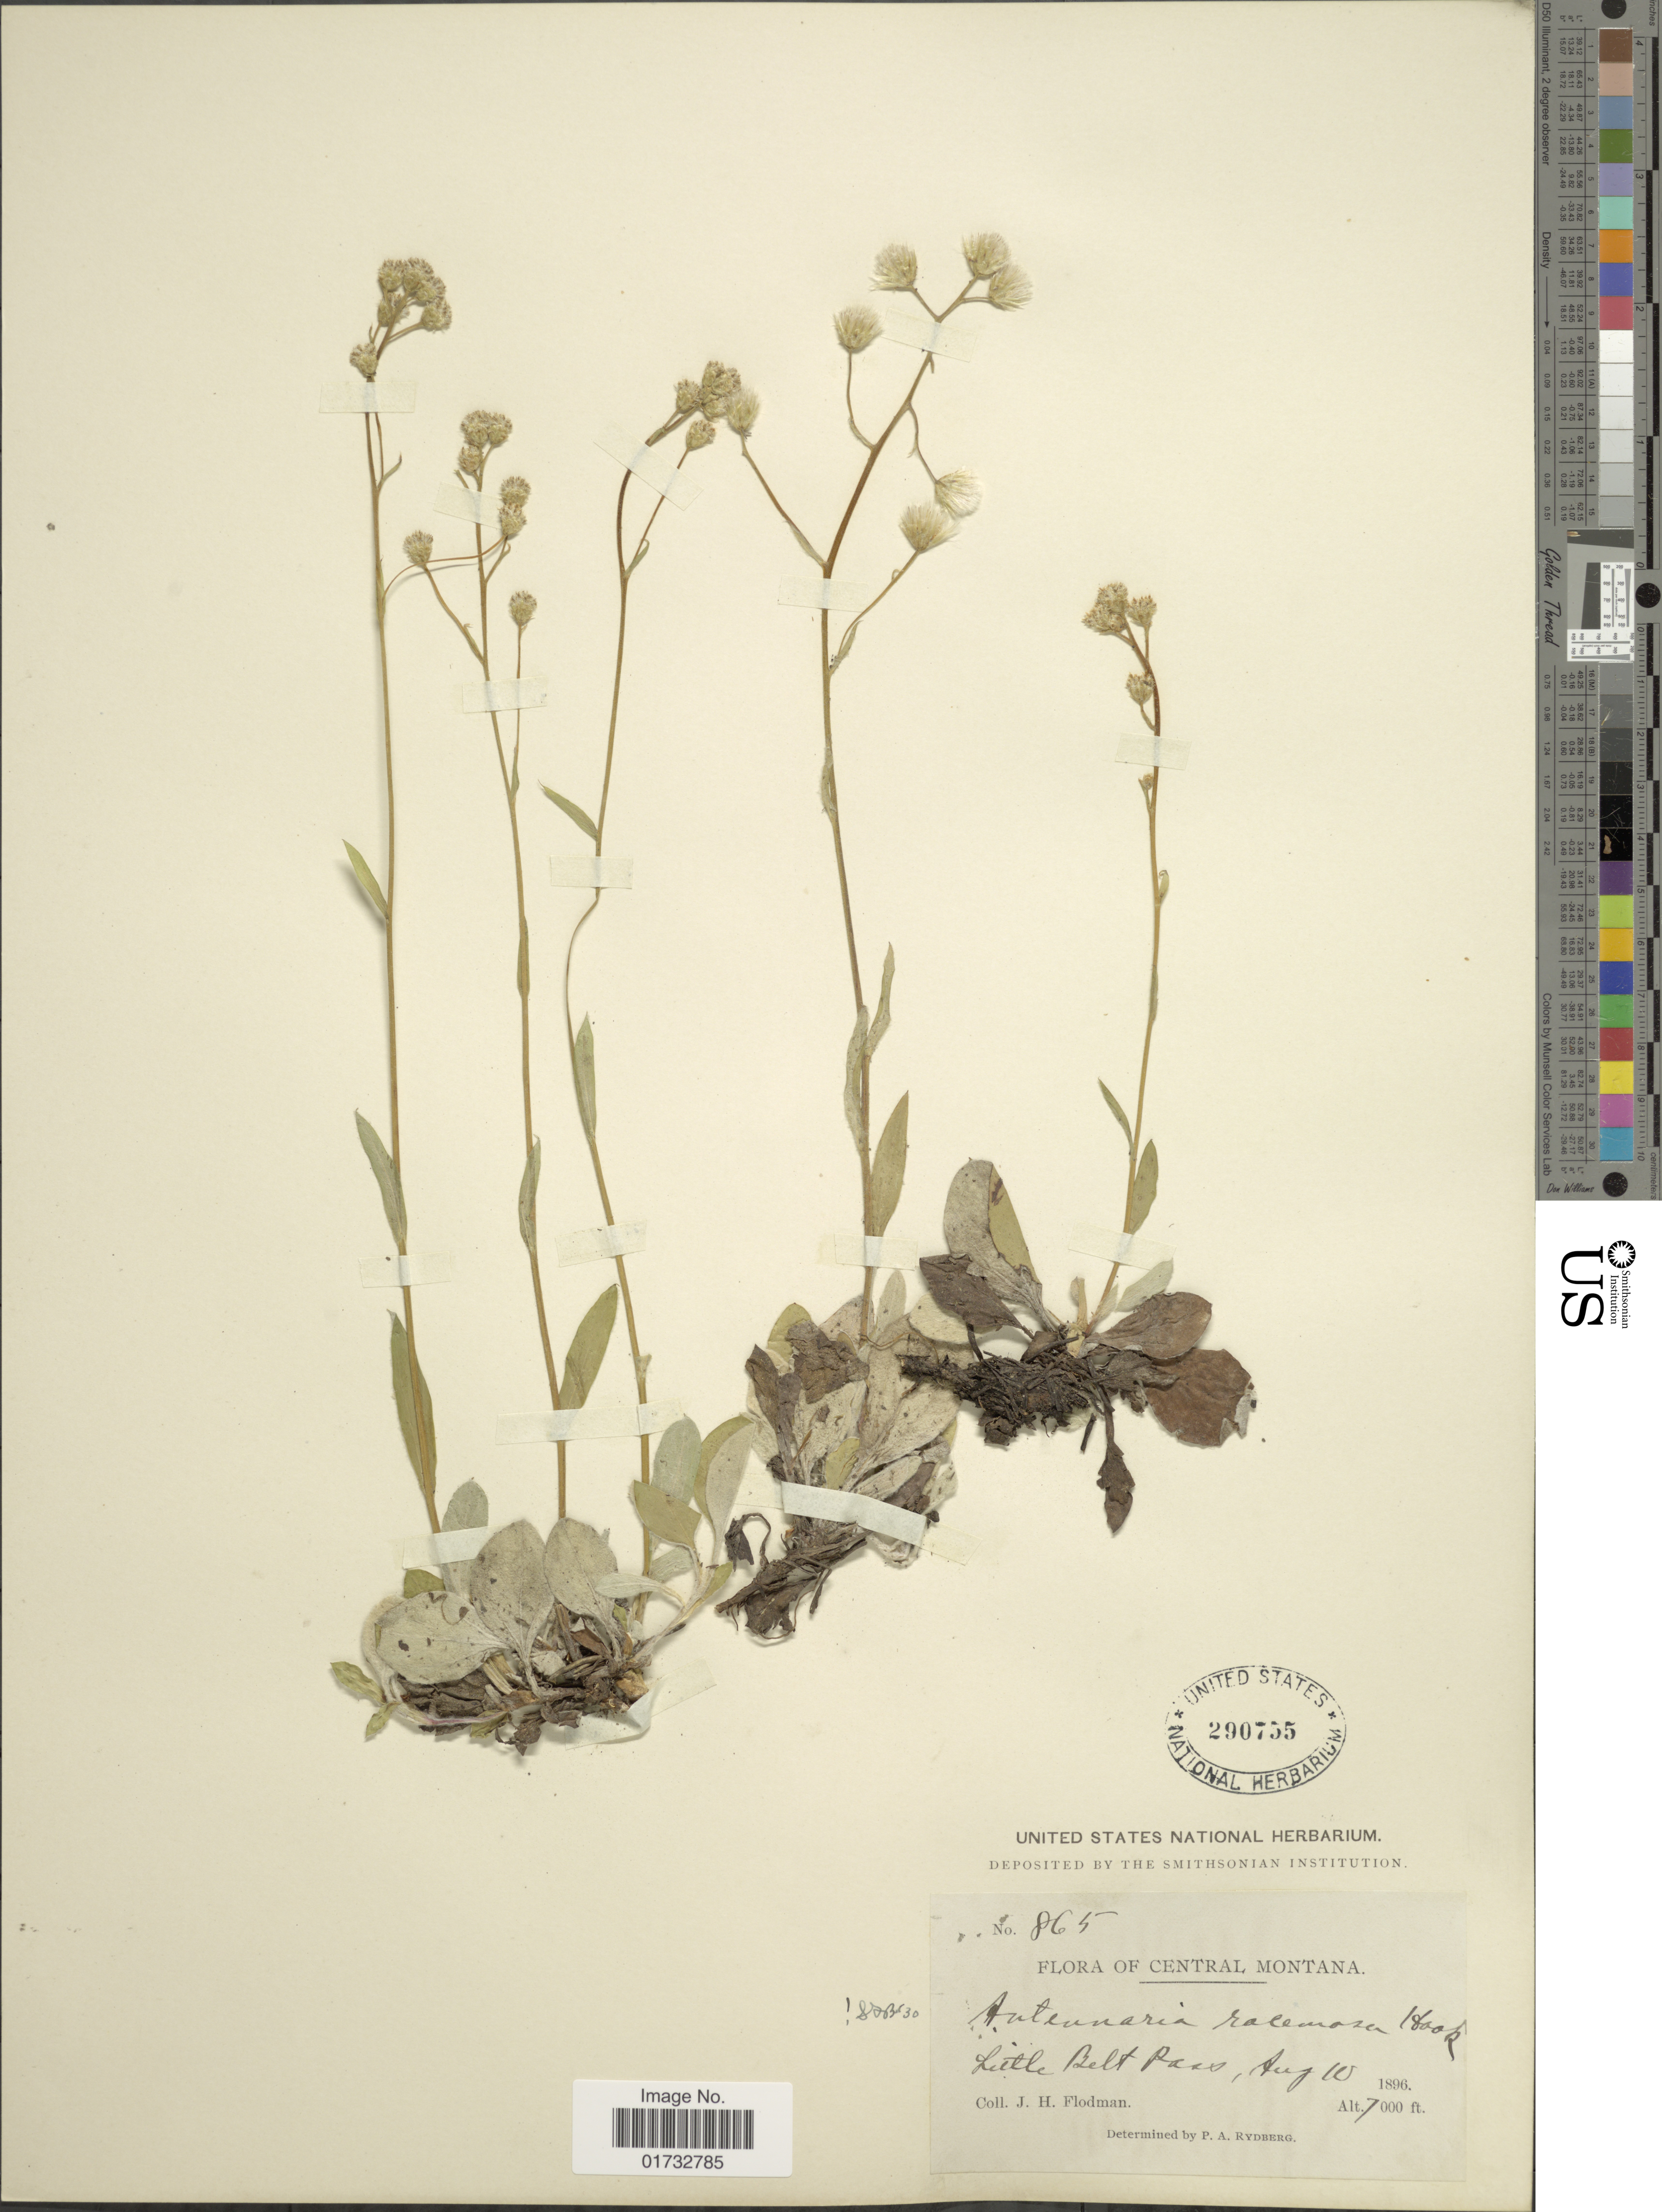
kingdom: Plantae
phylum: Tracheophyta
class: Magnoliopsida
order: Asterales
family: Asteraceae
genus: Antennaria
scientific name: Antennaria racemosa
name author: Hook.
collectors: J. Flodman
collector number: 865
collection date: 1896-08-10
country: United States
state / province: Montana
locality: Central Montana. Little Belt Pass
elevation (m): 2134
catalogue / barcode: US 290755